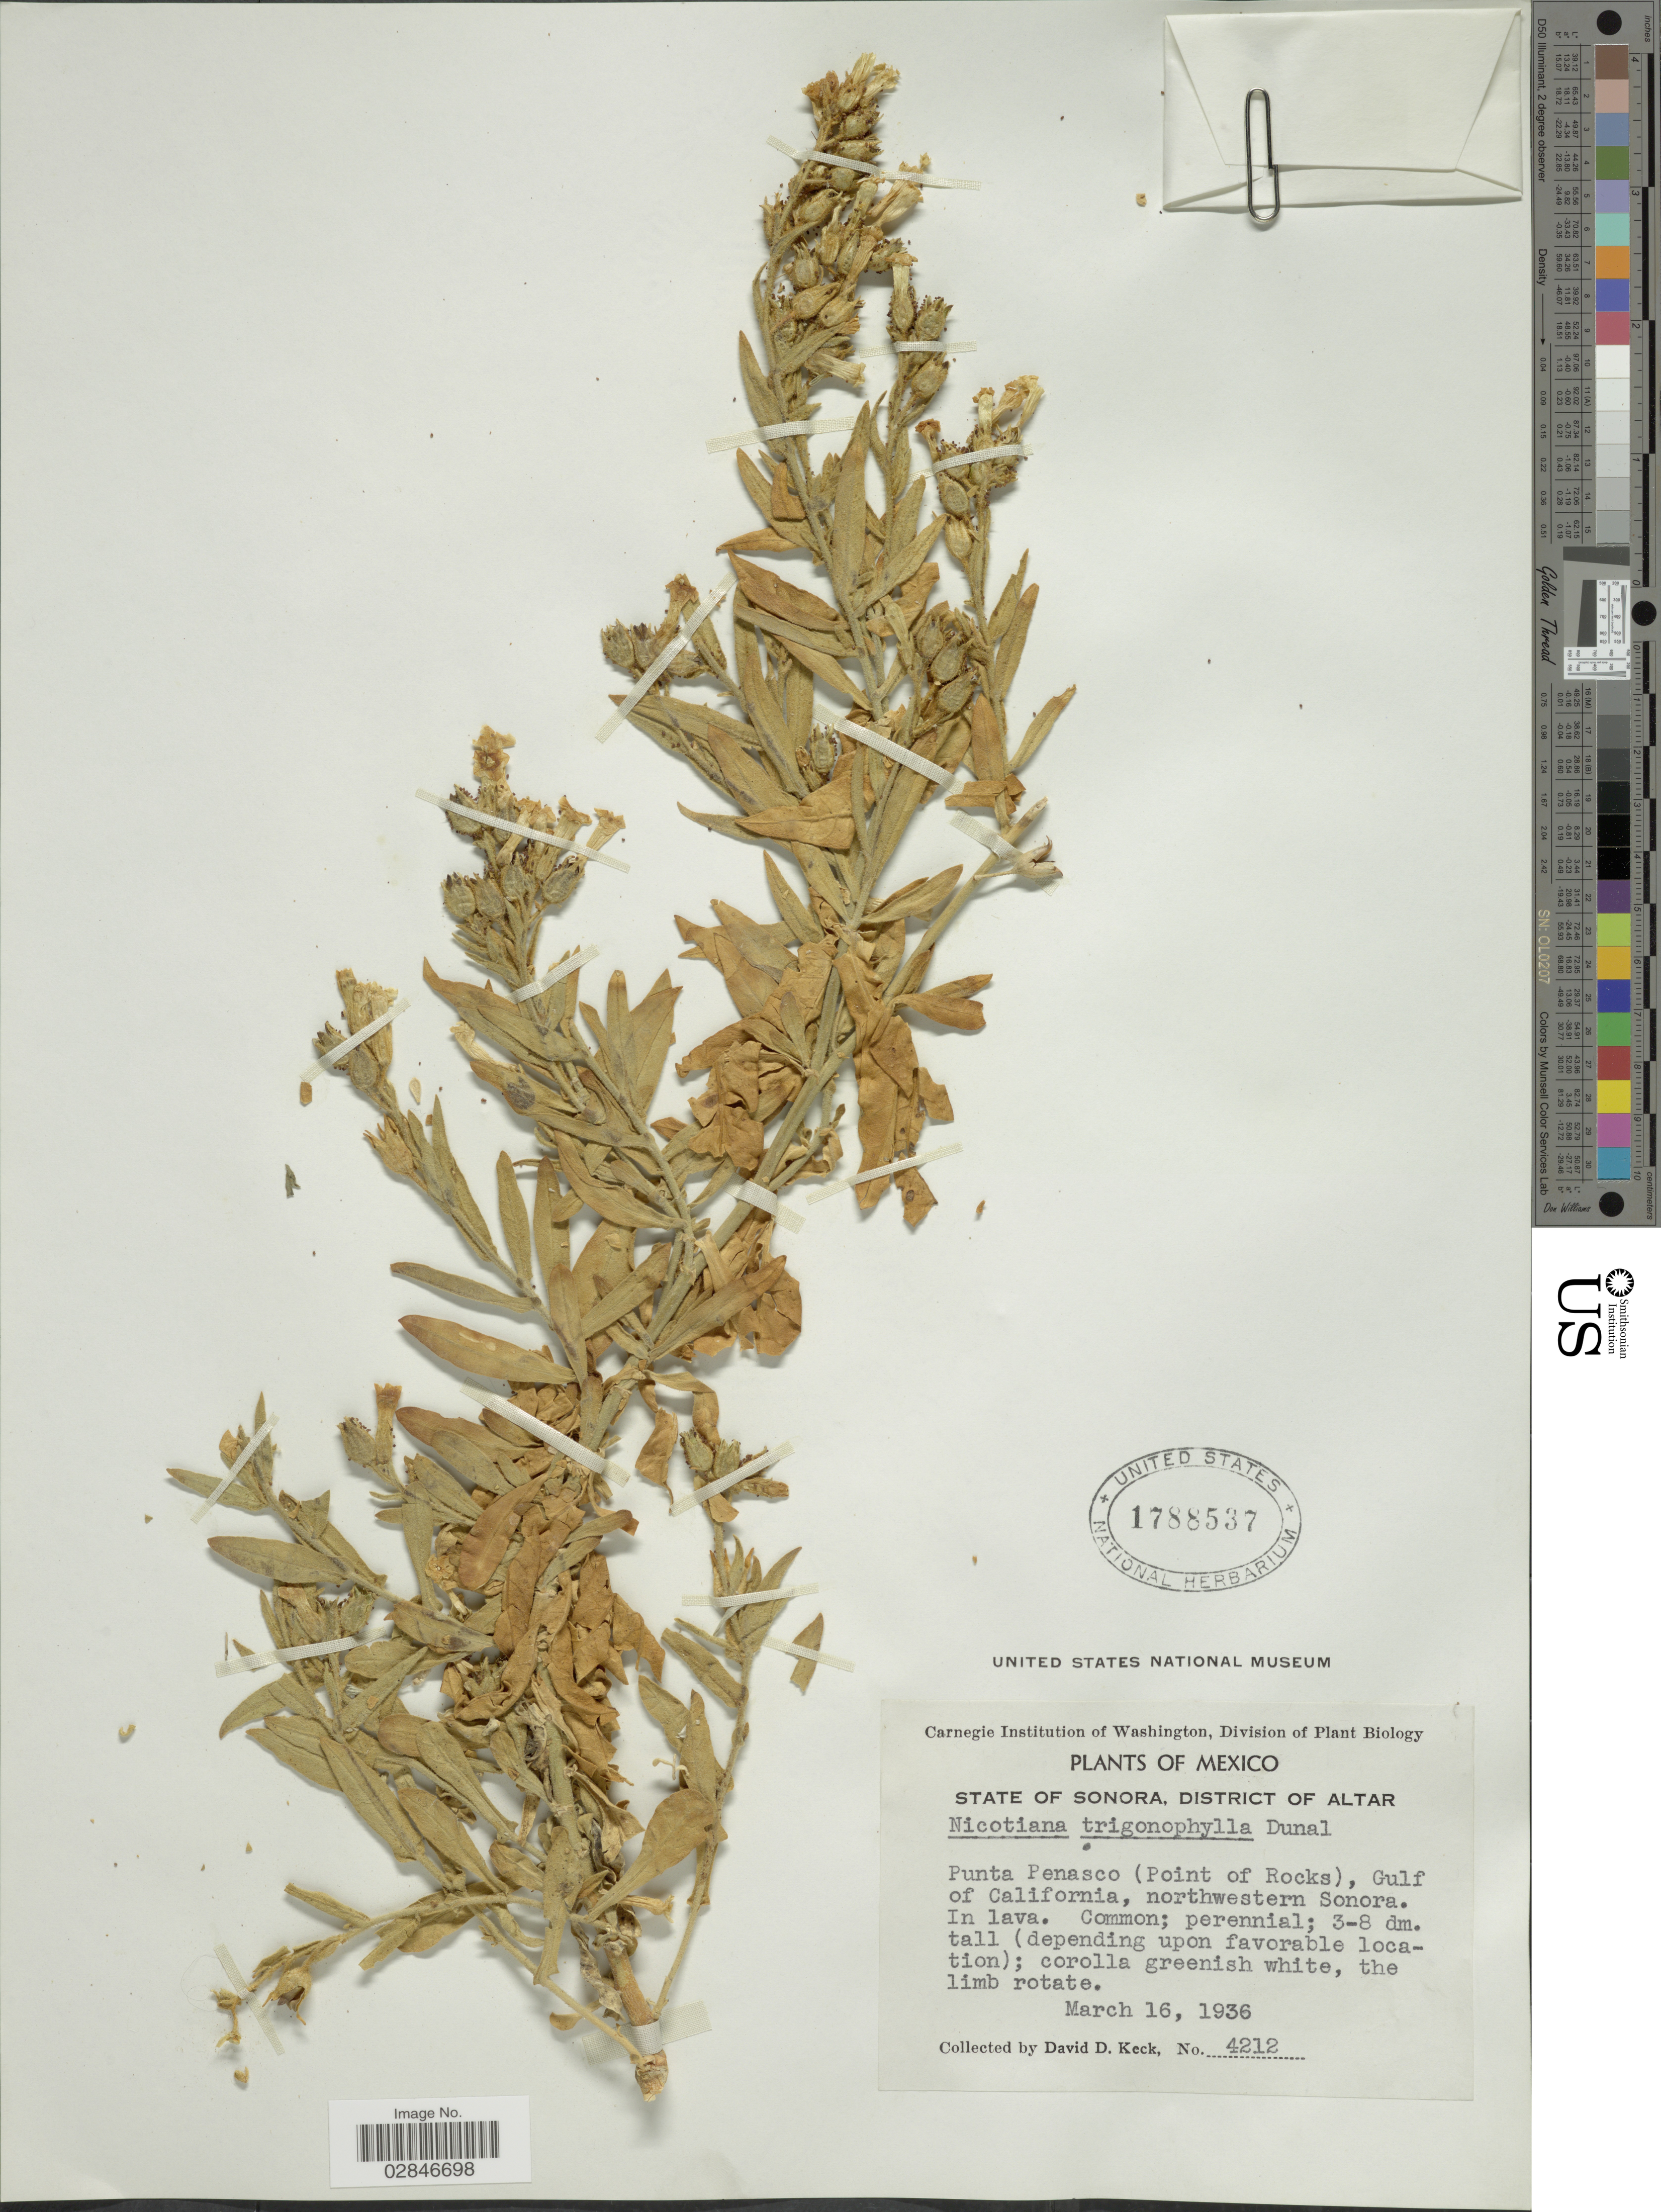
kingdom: Plantae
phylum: Tracheophyta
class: Magnoliopsida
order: Solanales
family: Solanaceae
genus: Nicotiana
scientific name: Nicotiana trigonophylla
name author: Dunal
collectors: D. D. Keck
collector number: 4212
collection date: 1936-03-16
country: Mexico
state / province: Sonora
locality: District of Altar, Punta Penasco (Point of Rocks), Gulf of California, northwestern Sonora.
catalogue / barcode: US 1788537